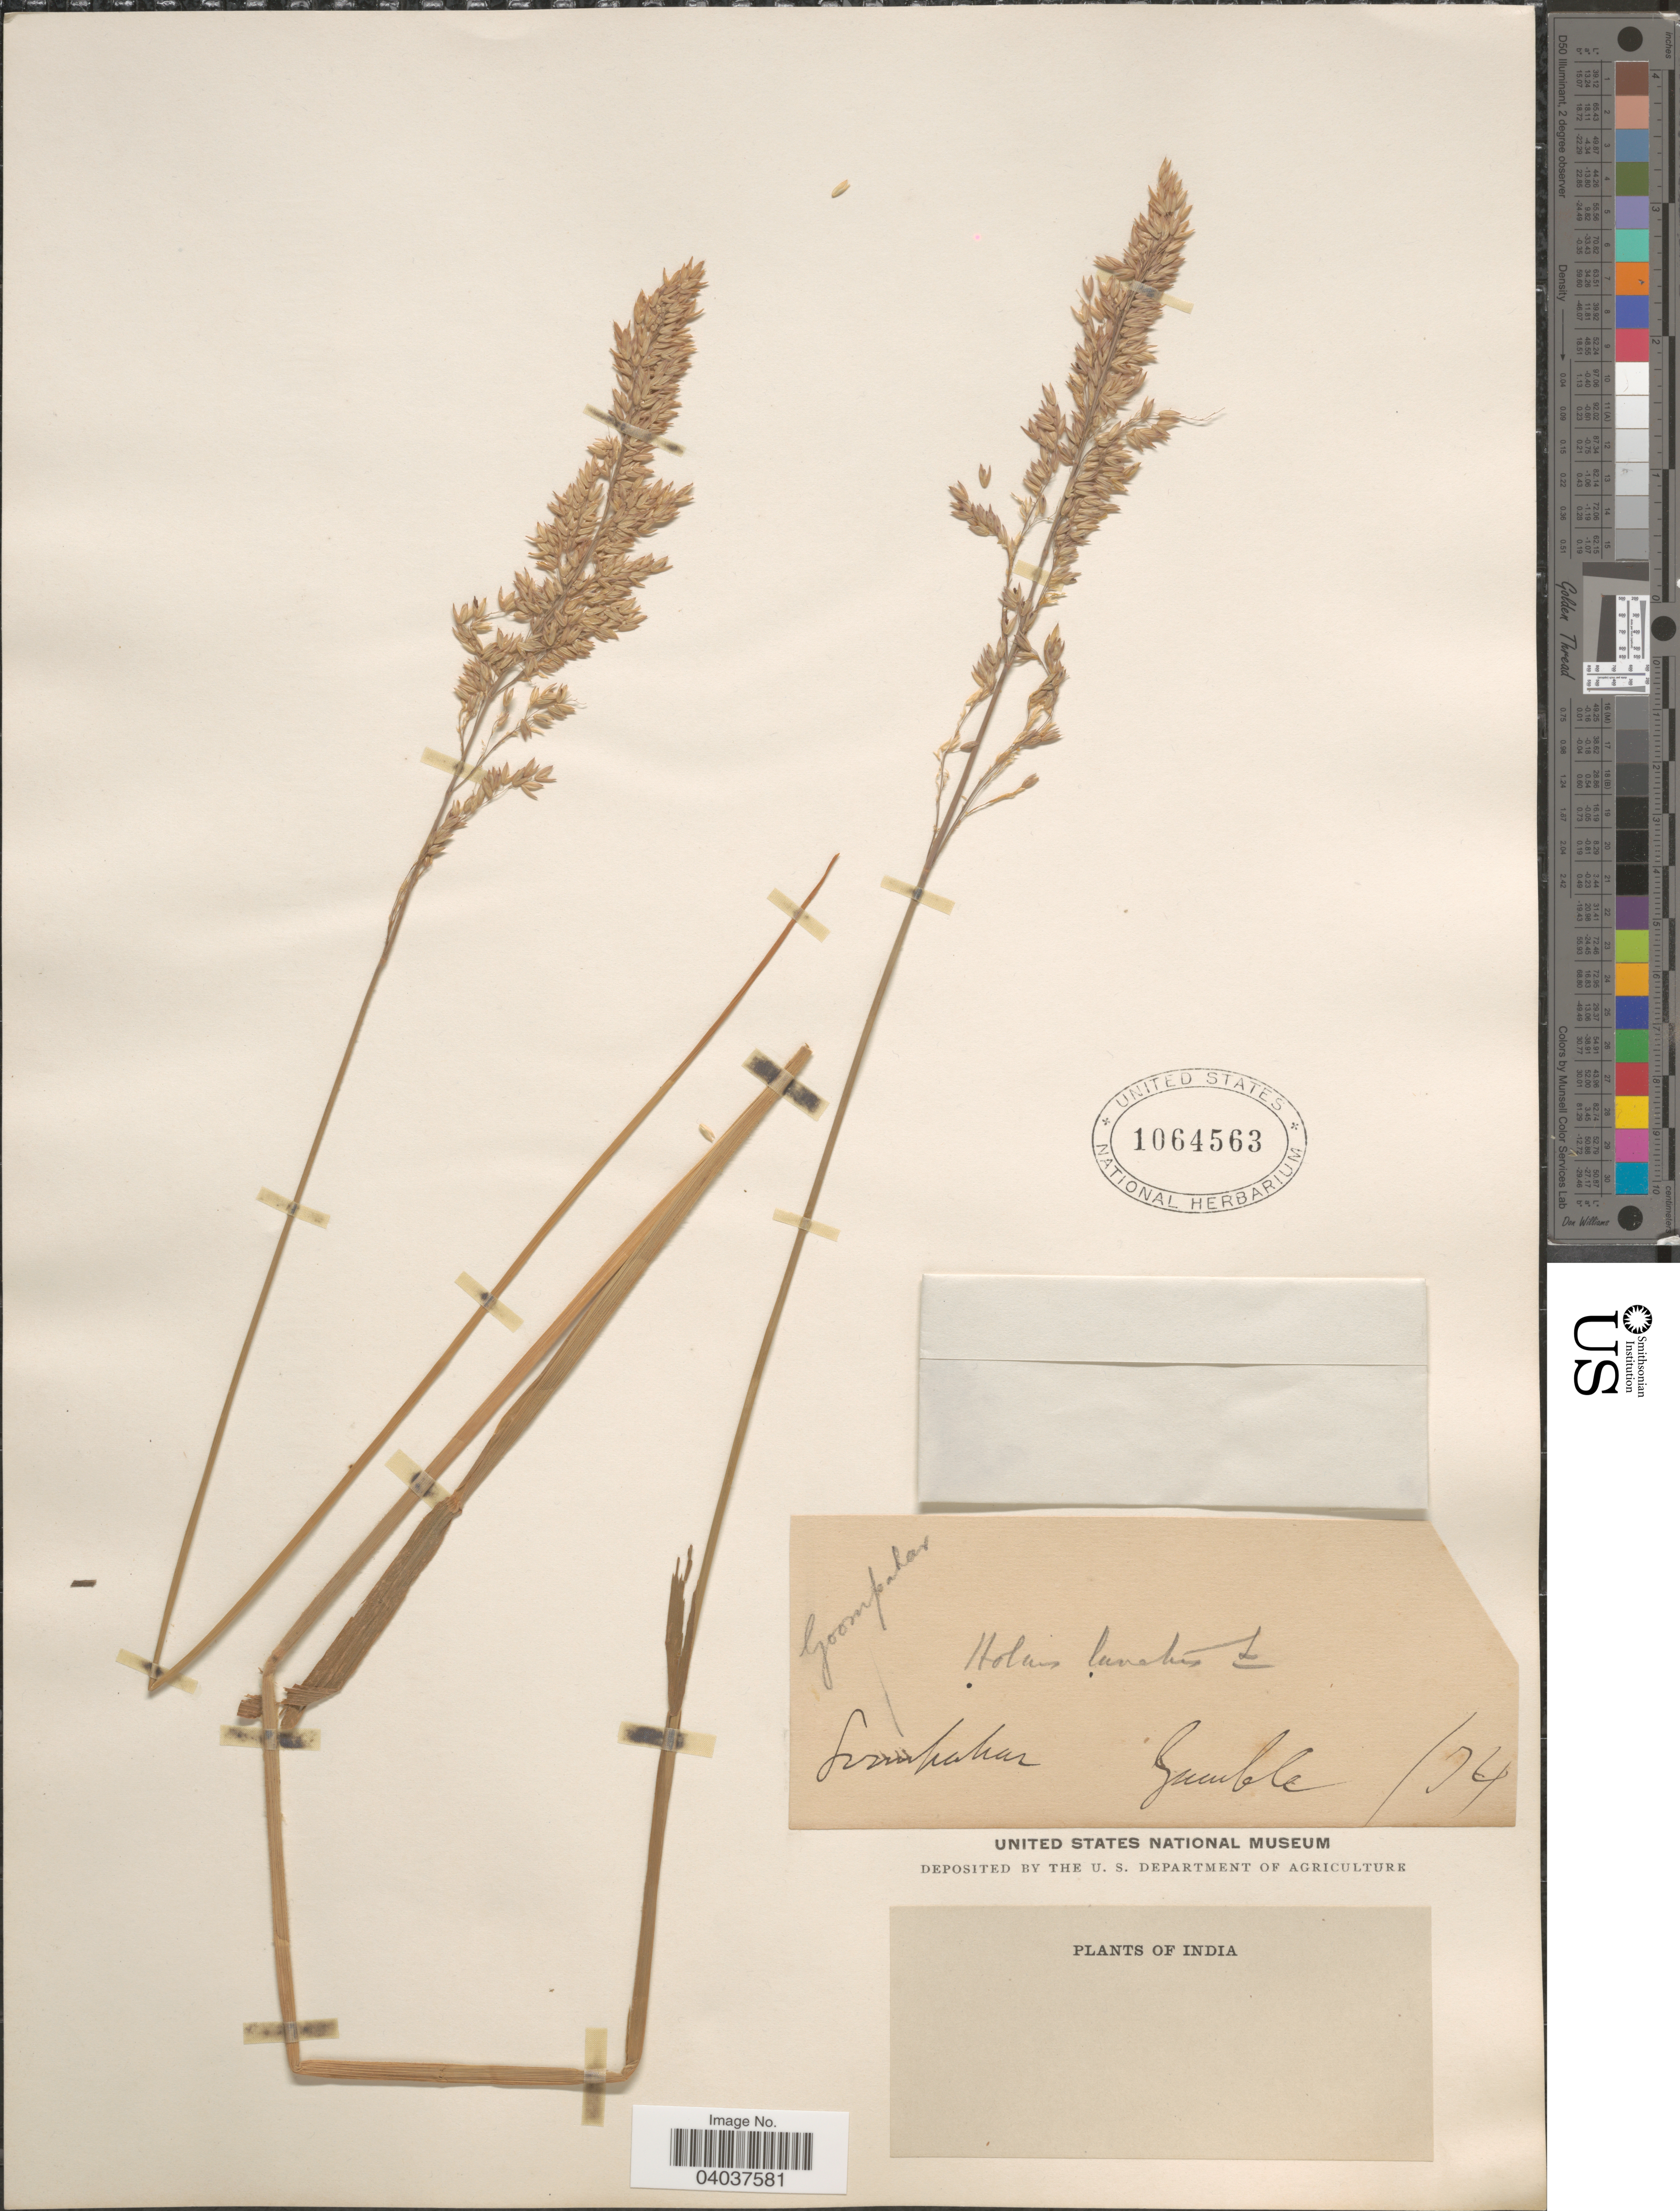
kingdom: Plantae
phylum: Tracheophyta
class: Liliopsida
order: Poales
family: Poaceae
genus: Holcus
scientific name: Holcus lanatus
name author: L.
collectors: Gamble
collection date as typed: Transcribed d/m/y: //74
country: India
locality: Loukakar. [interpreted]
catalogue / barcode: US 1064563